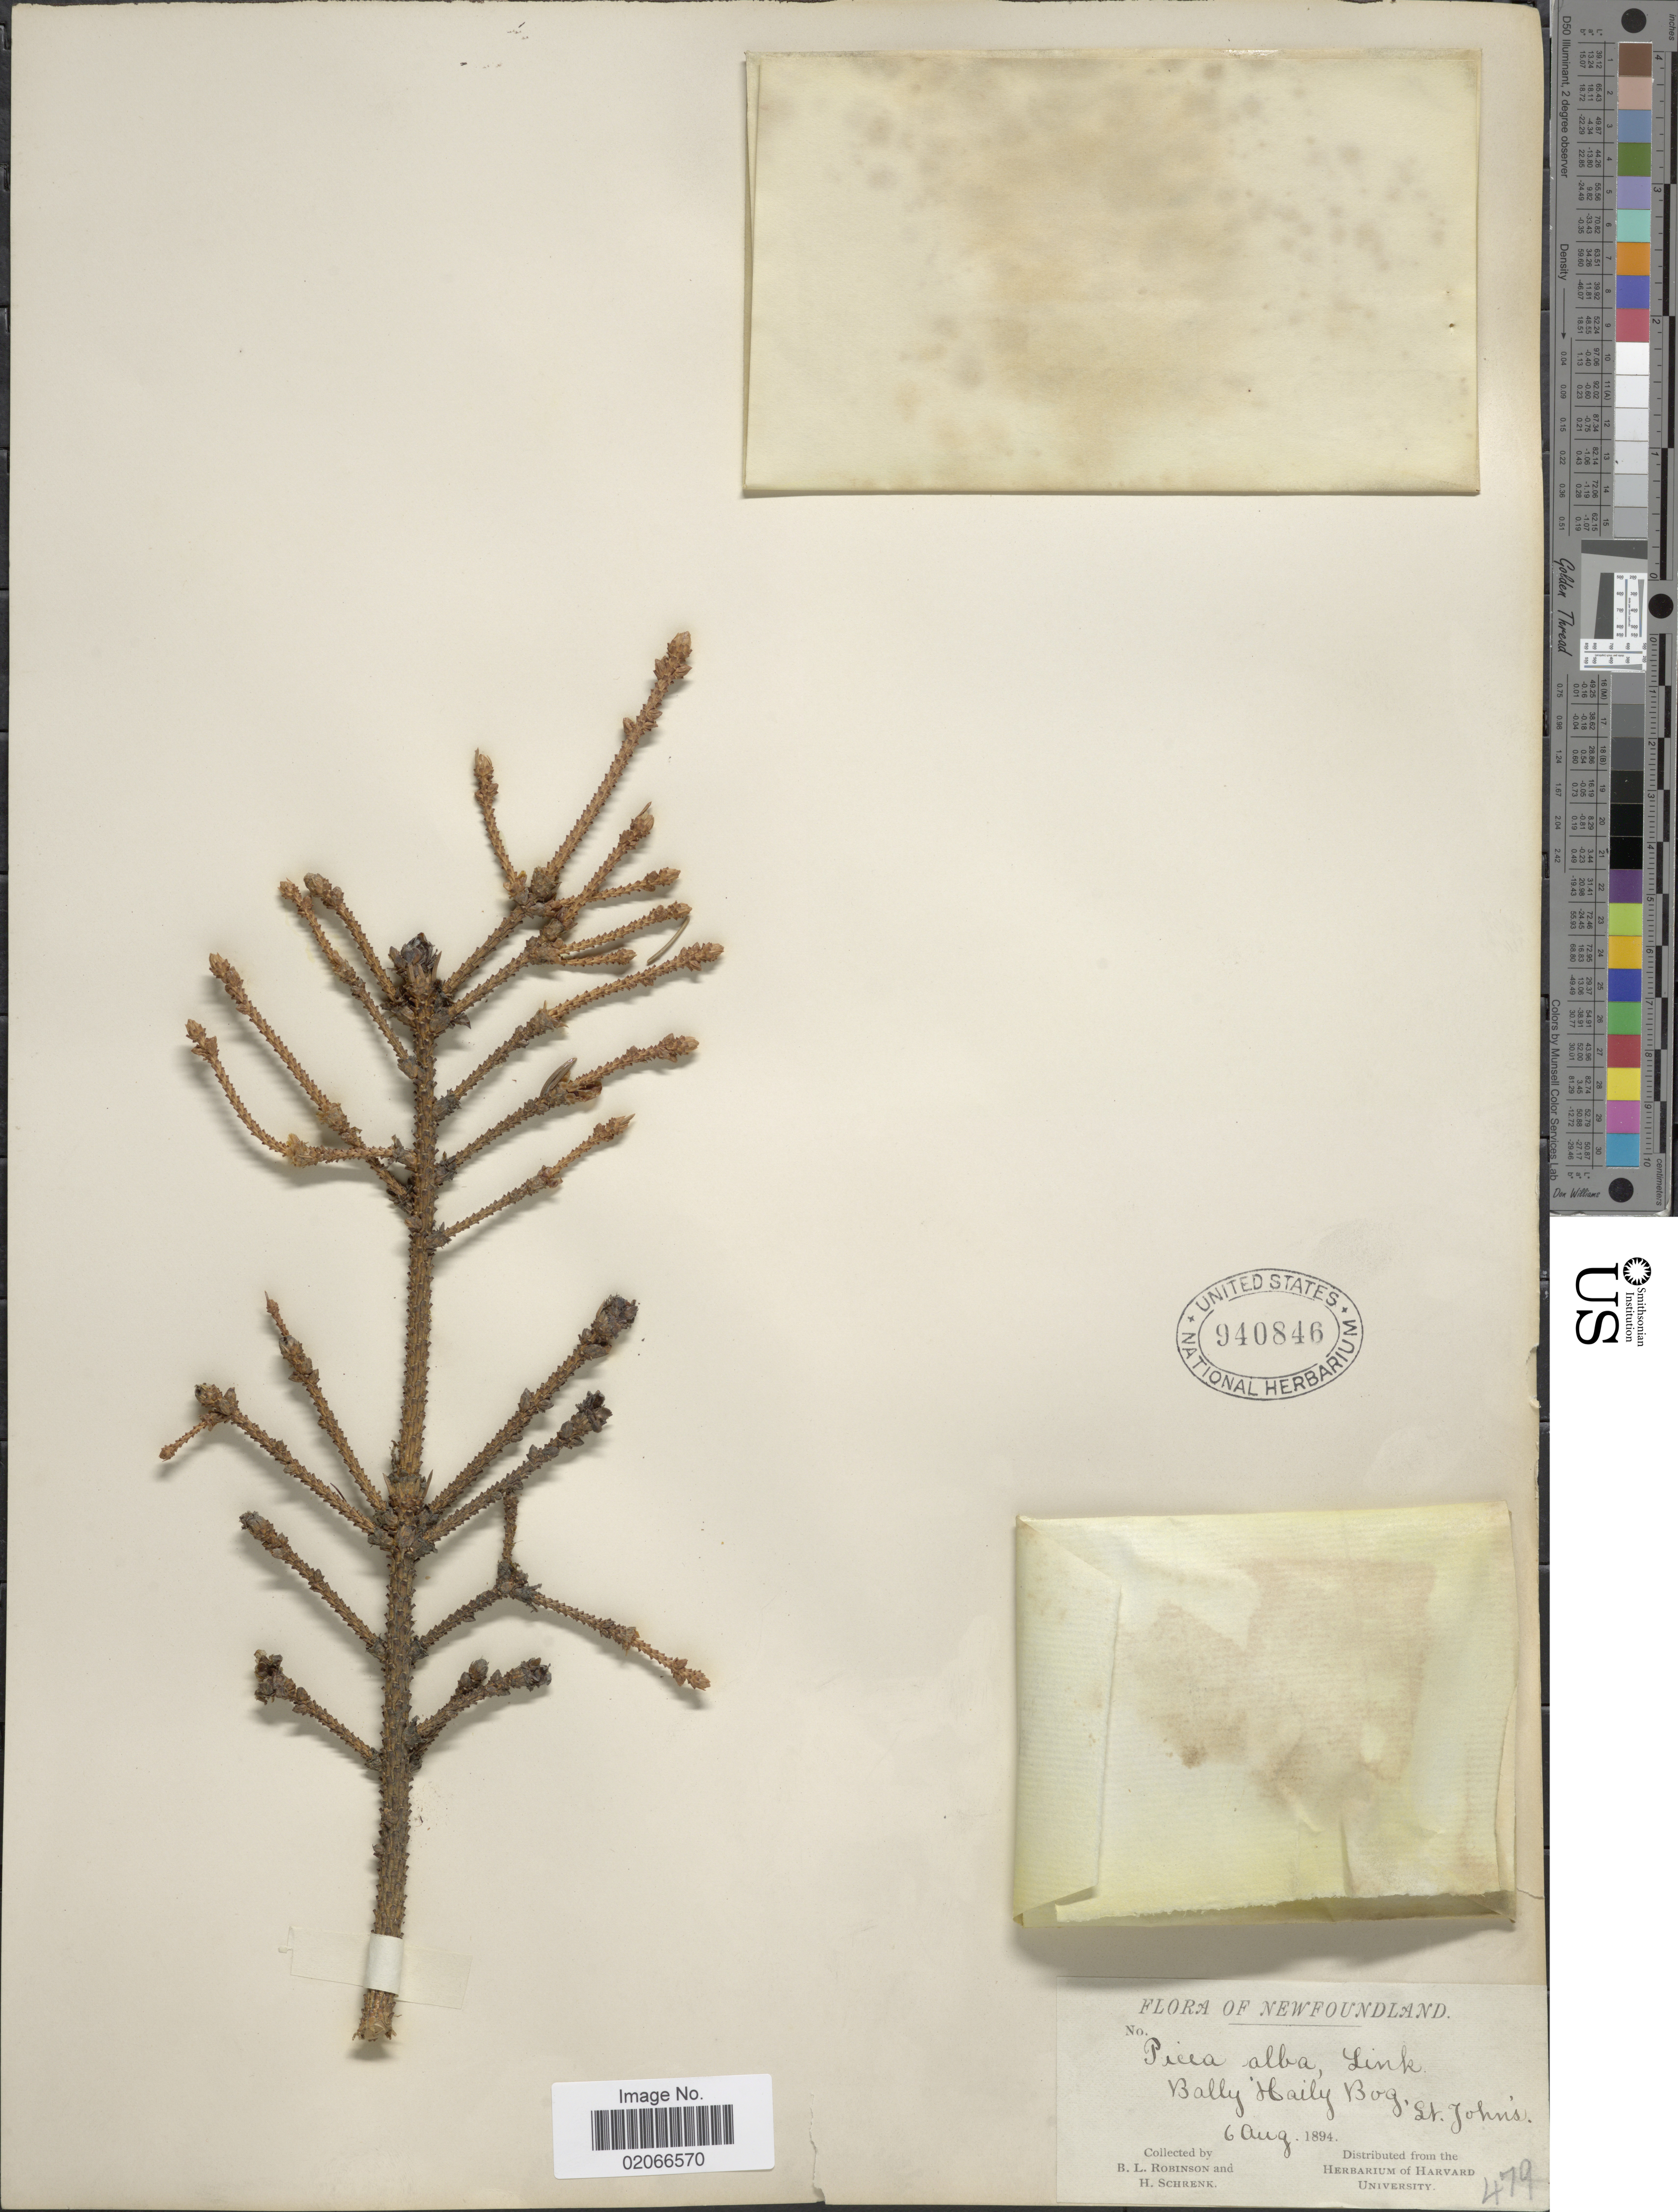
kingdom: Plantae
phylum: Tracheophyta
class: Pinopsida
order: Pinales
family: Pinaceae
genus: Picea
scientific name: Picea glauca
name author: (Moench) Voss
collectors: B. L. Robinson & H. v. Schrenk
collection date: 1894-08-06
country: Canada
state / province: Newfoundland and Labrador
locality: Bally Haily Bog, St. John's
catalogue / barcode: US 940846